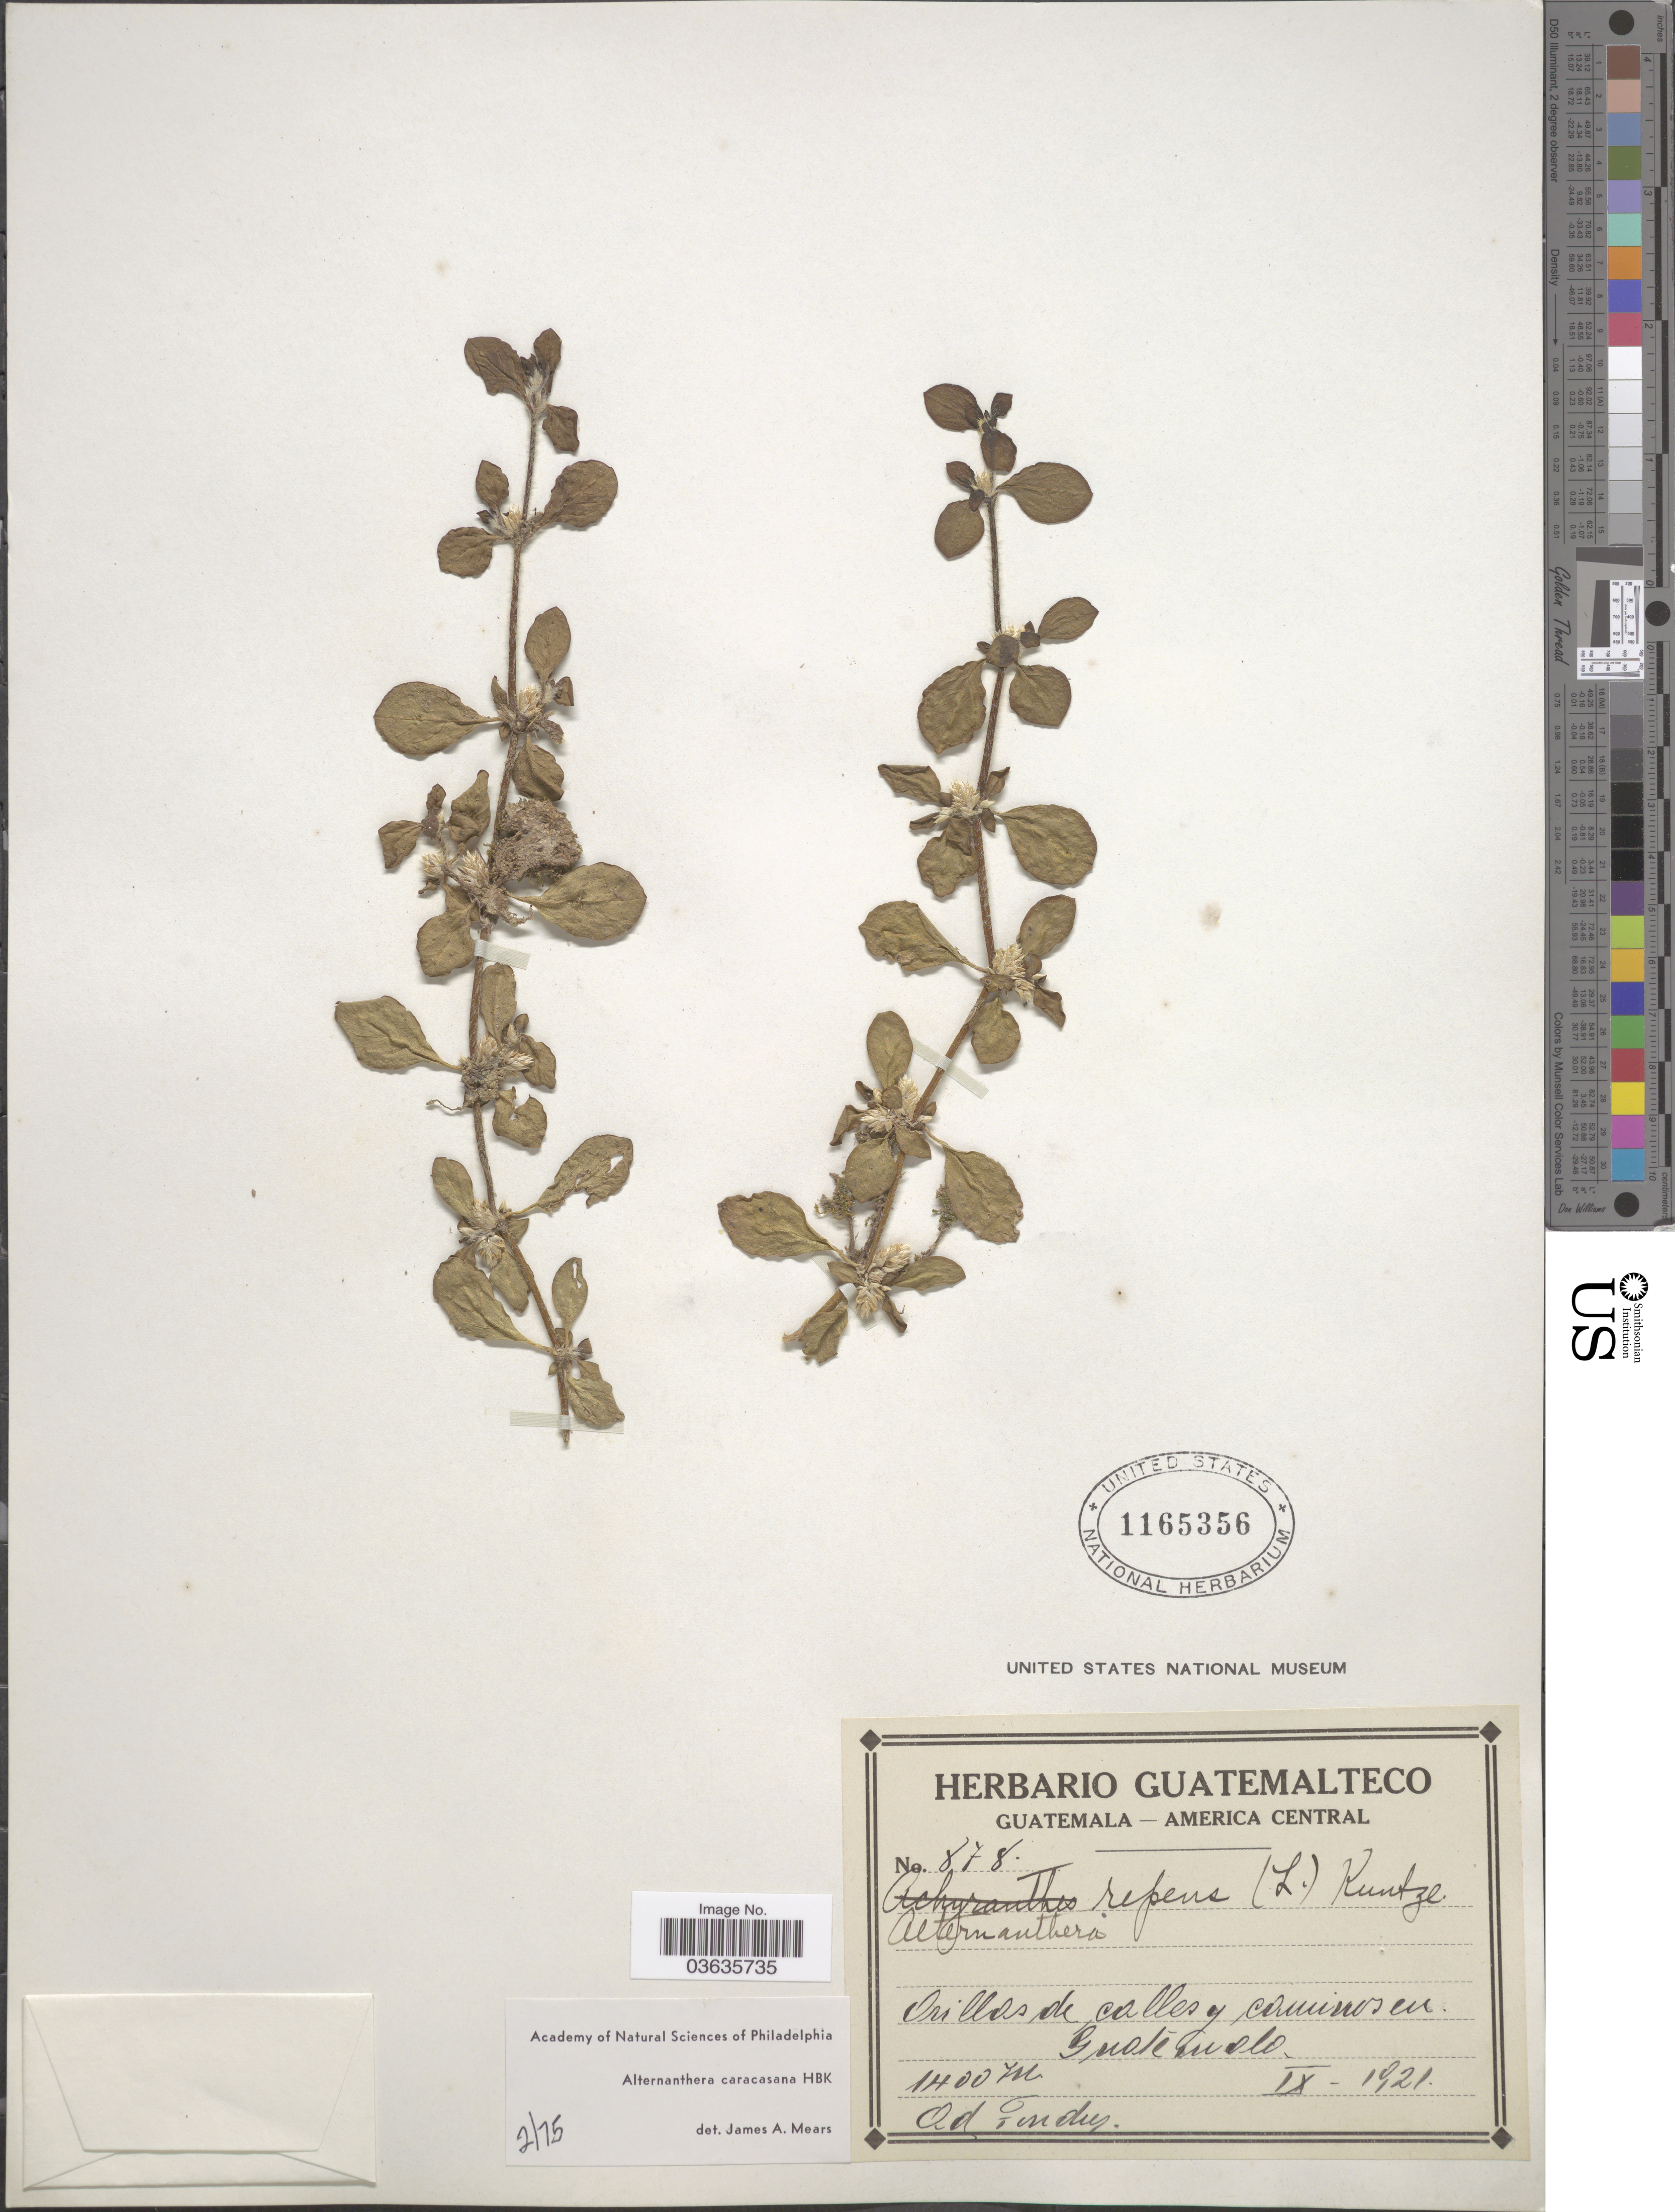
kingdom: Plantae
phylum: Tracheophyta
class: Magnoliopsida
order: Caryophyllales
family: Amaranthaceae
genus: Alternanthera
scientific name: Alternanthera caracasana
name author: Kunth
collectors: A. Tonduz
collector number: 878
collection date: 1921-09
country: Guatemala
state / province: Guatemala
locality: Orillas de calles y caminos en Guatemala.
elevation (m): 1400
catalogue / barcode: US 1165356